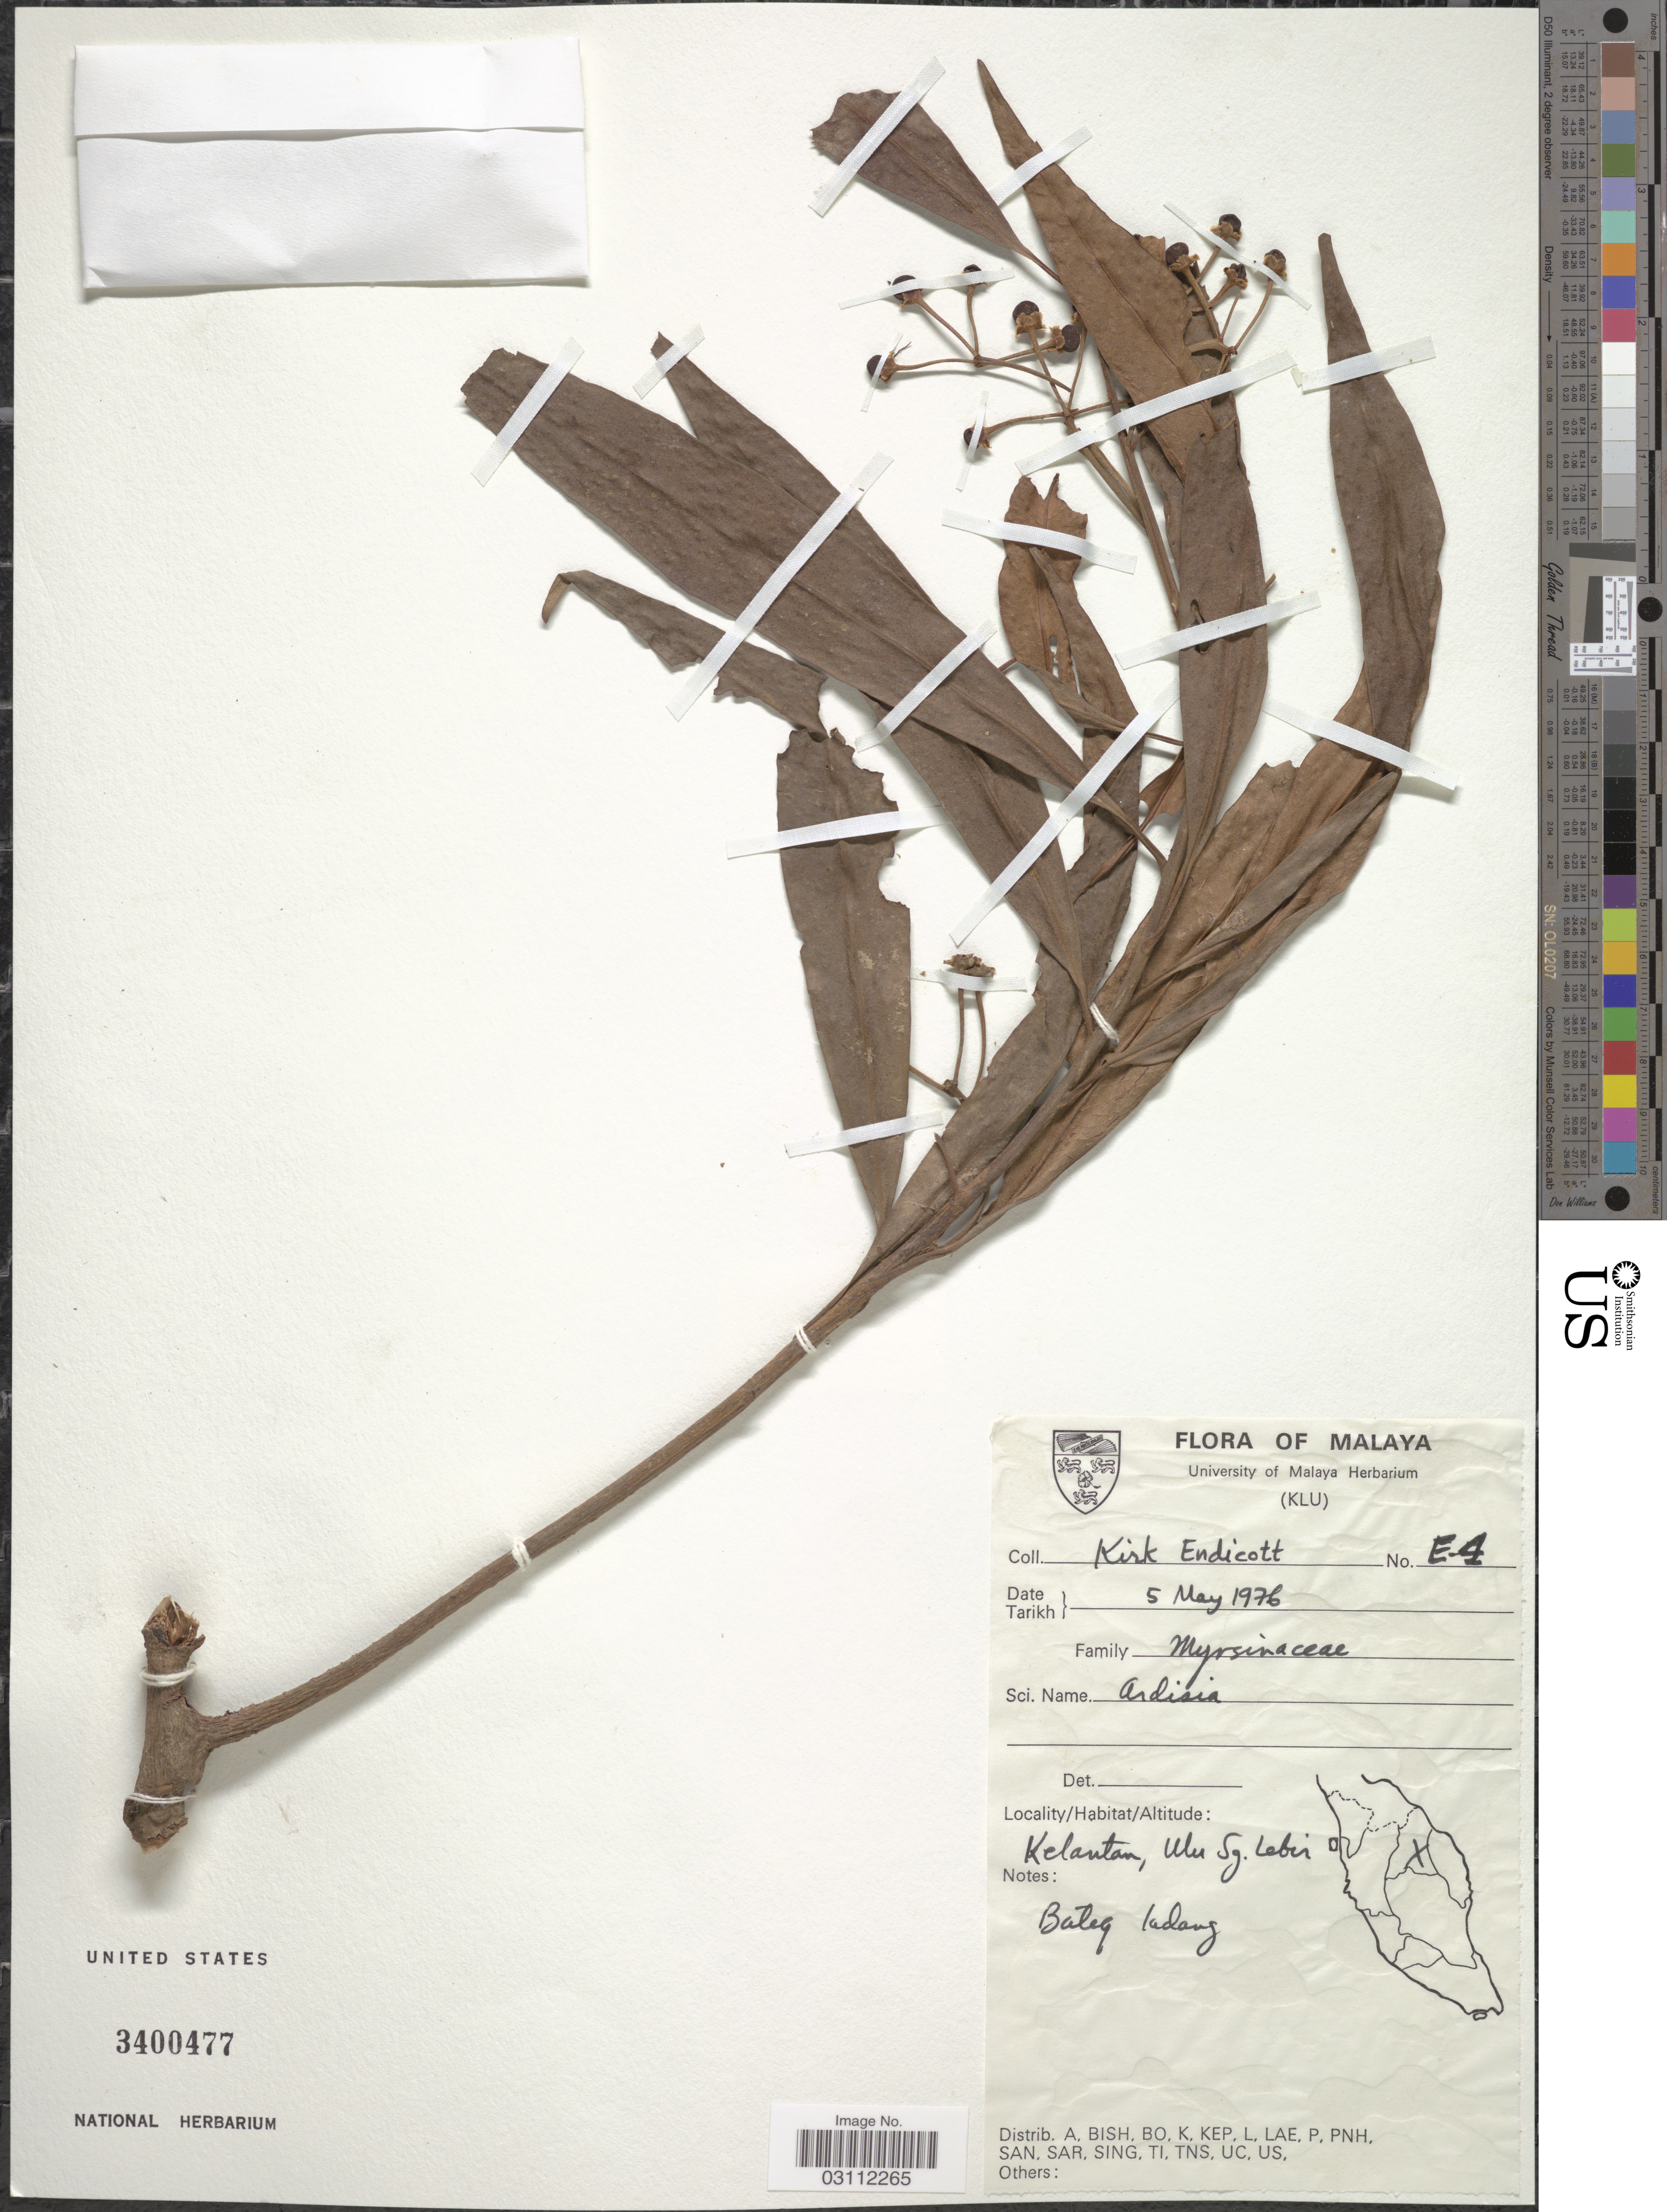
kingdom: Plantae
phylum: Tracheophyta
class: Magnoliopsida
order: Ericales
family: Primulaceae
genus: Ardisia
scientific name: Ardisia sp.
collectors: K. Endicott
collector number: E-4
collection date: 1976-05-05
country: Malaysia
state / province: Kelantan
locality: Malaya. Kelantan, Ulu Sg. Labir.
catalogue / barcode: US 3400477